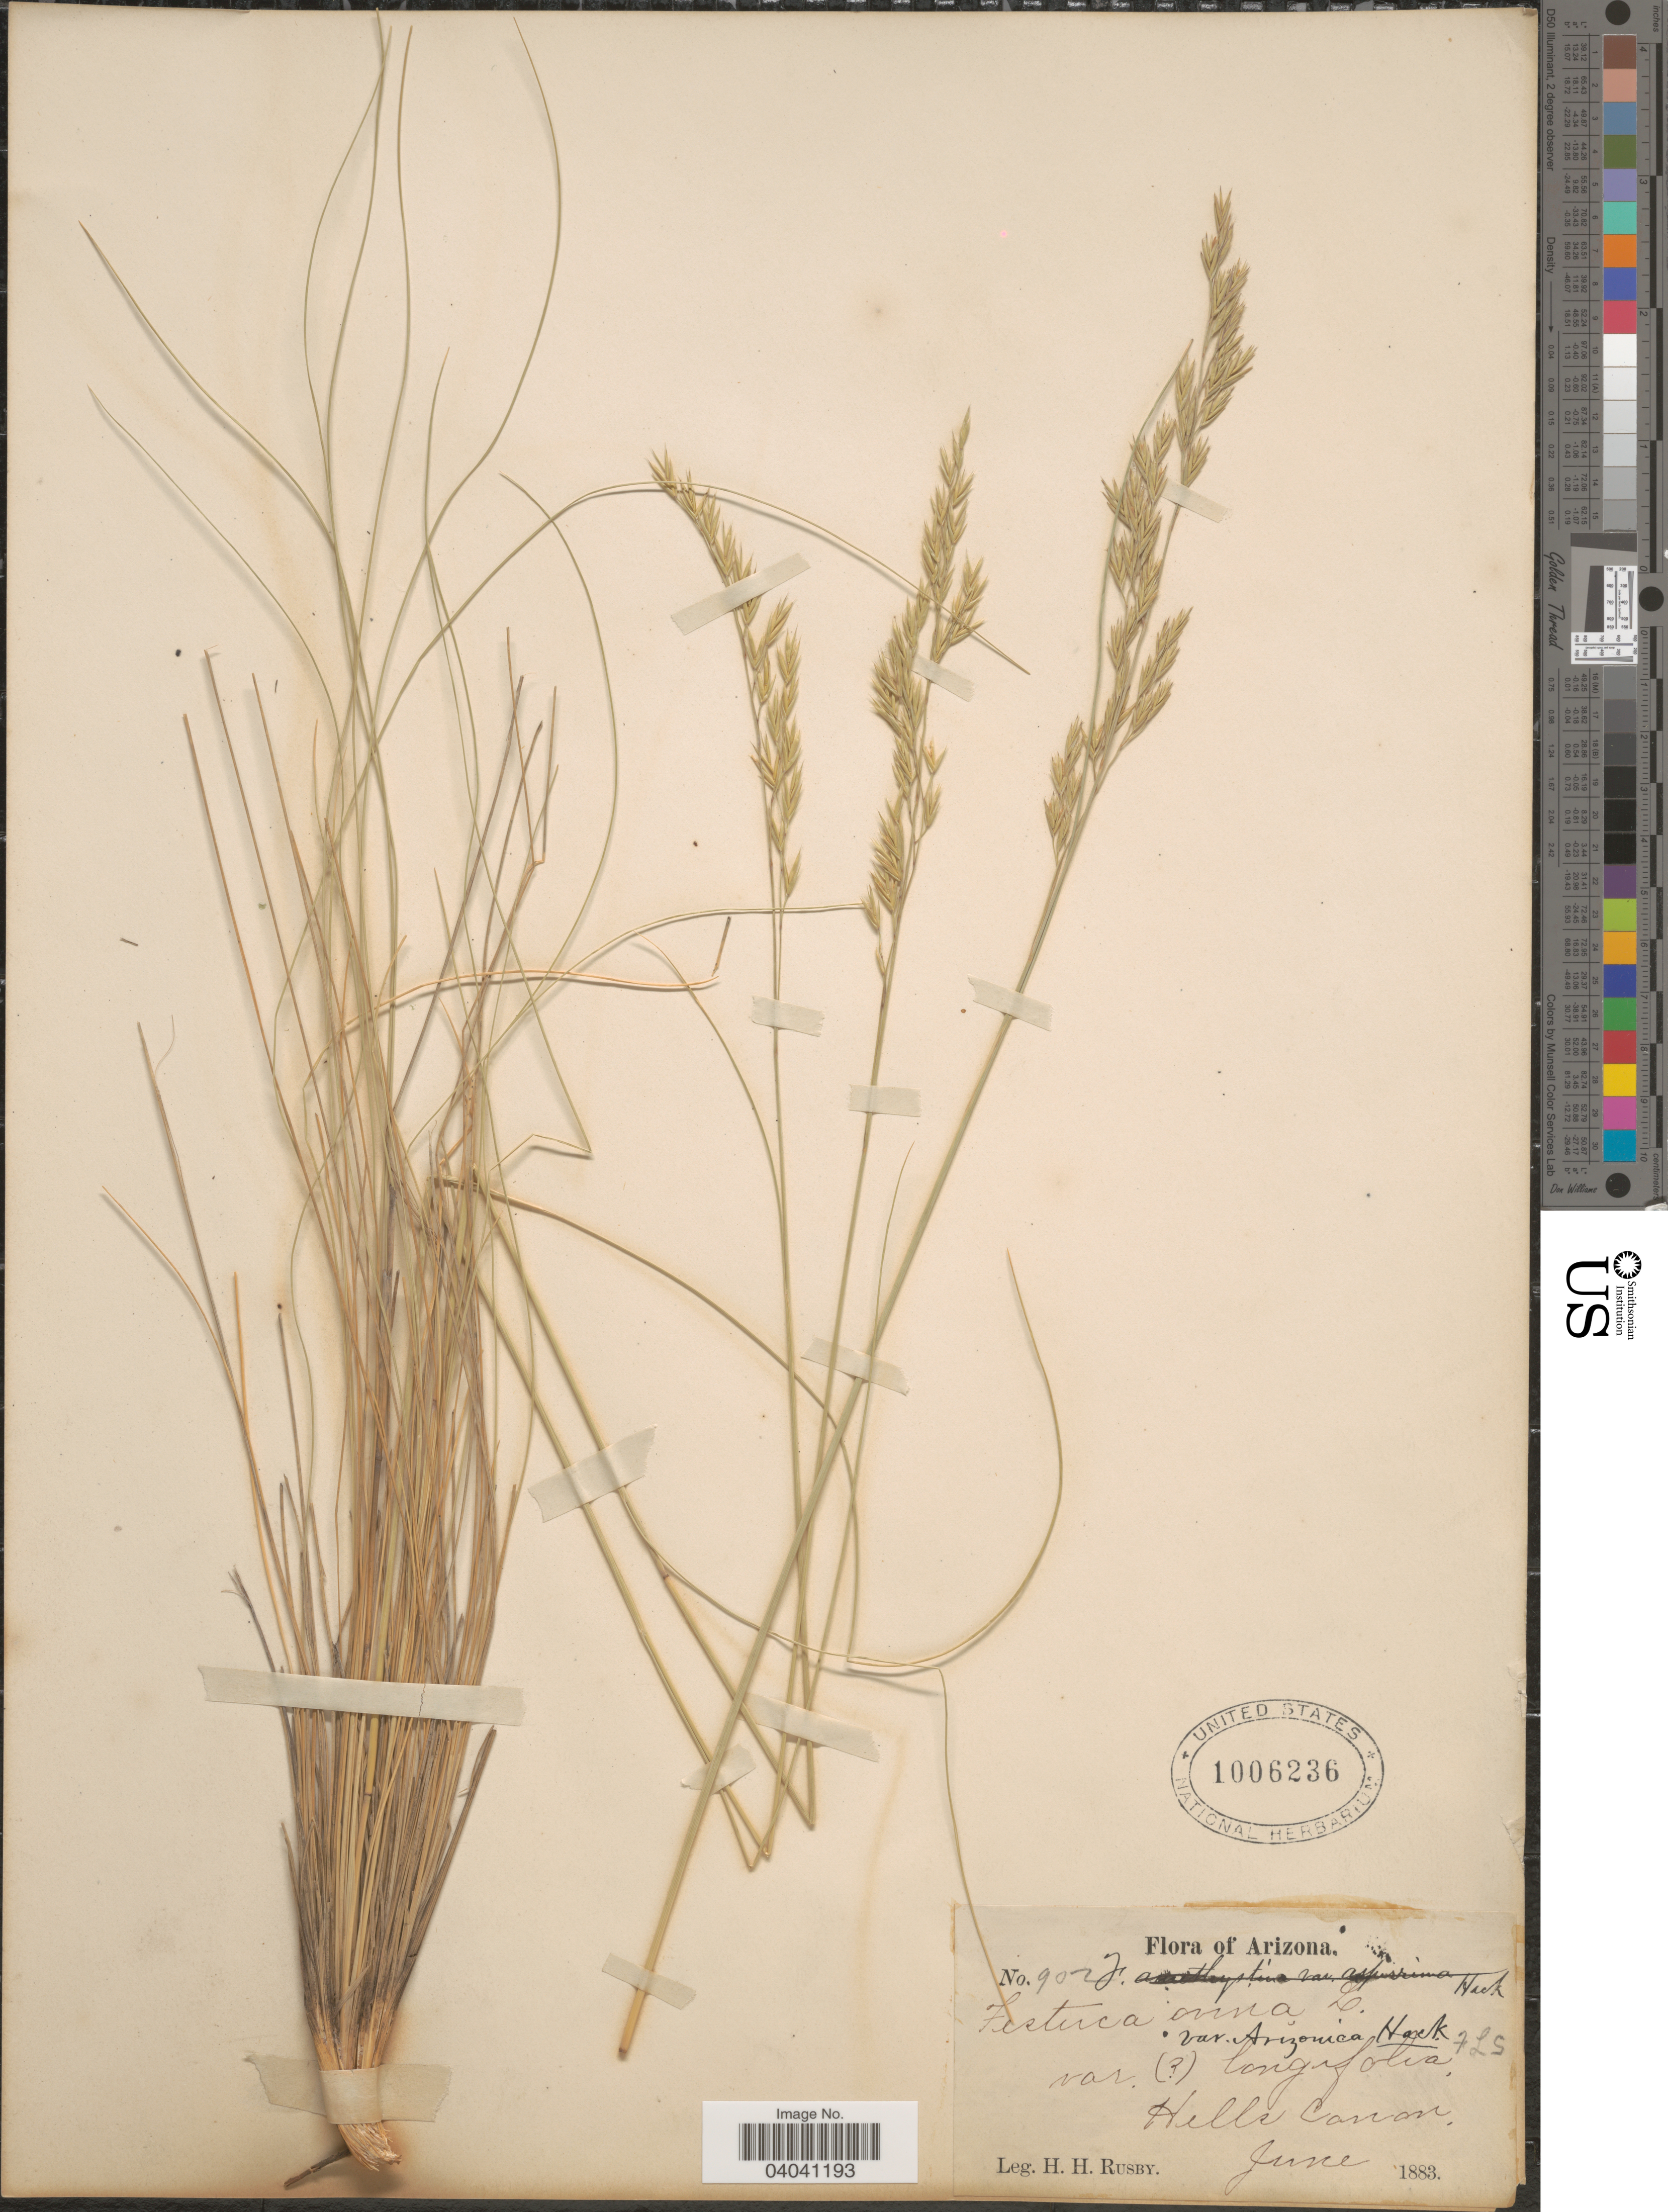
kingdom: Plantae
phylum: Tracheophyta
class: Liliopsida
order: Poales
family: Poaceae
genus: Festuca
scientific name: Festuca arizonica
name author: Vasey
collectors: H. H. Rusby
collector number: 902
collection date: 1883-06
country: United States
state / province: Arizona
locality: Hells Canon.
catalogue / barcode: US 1006236